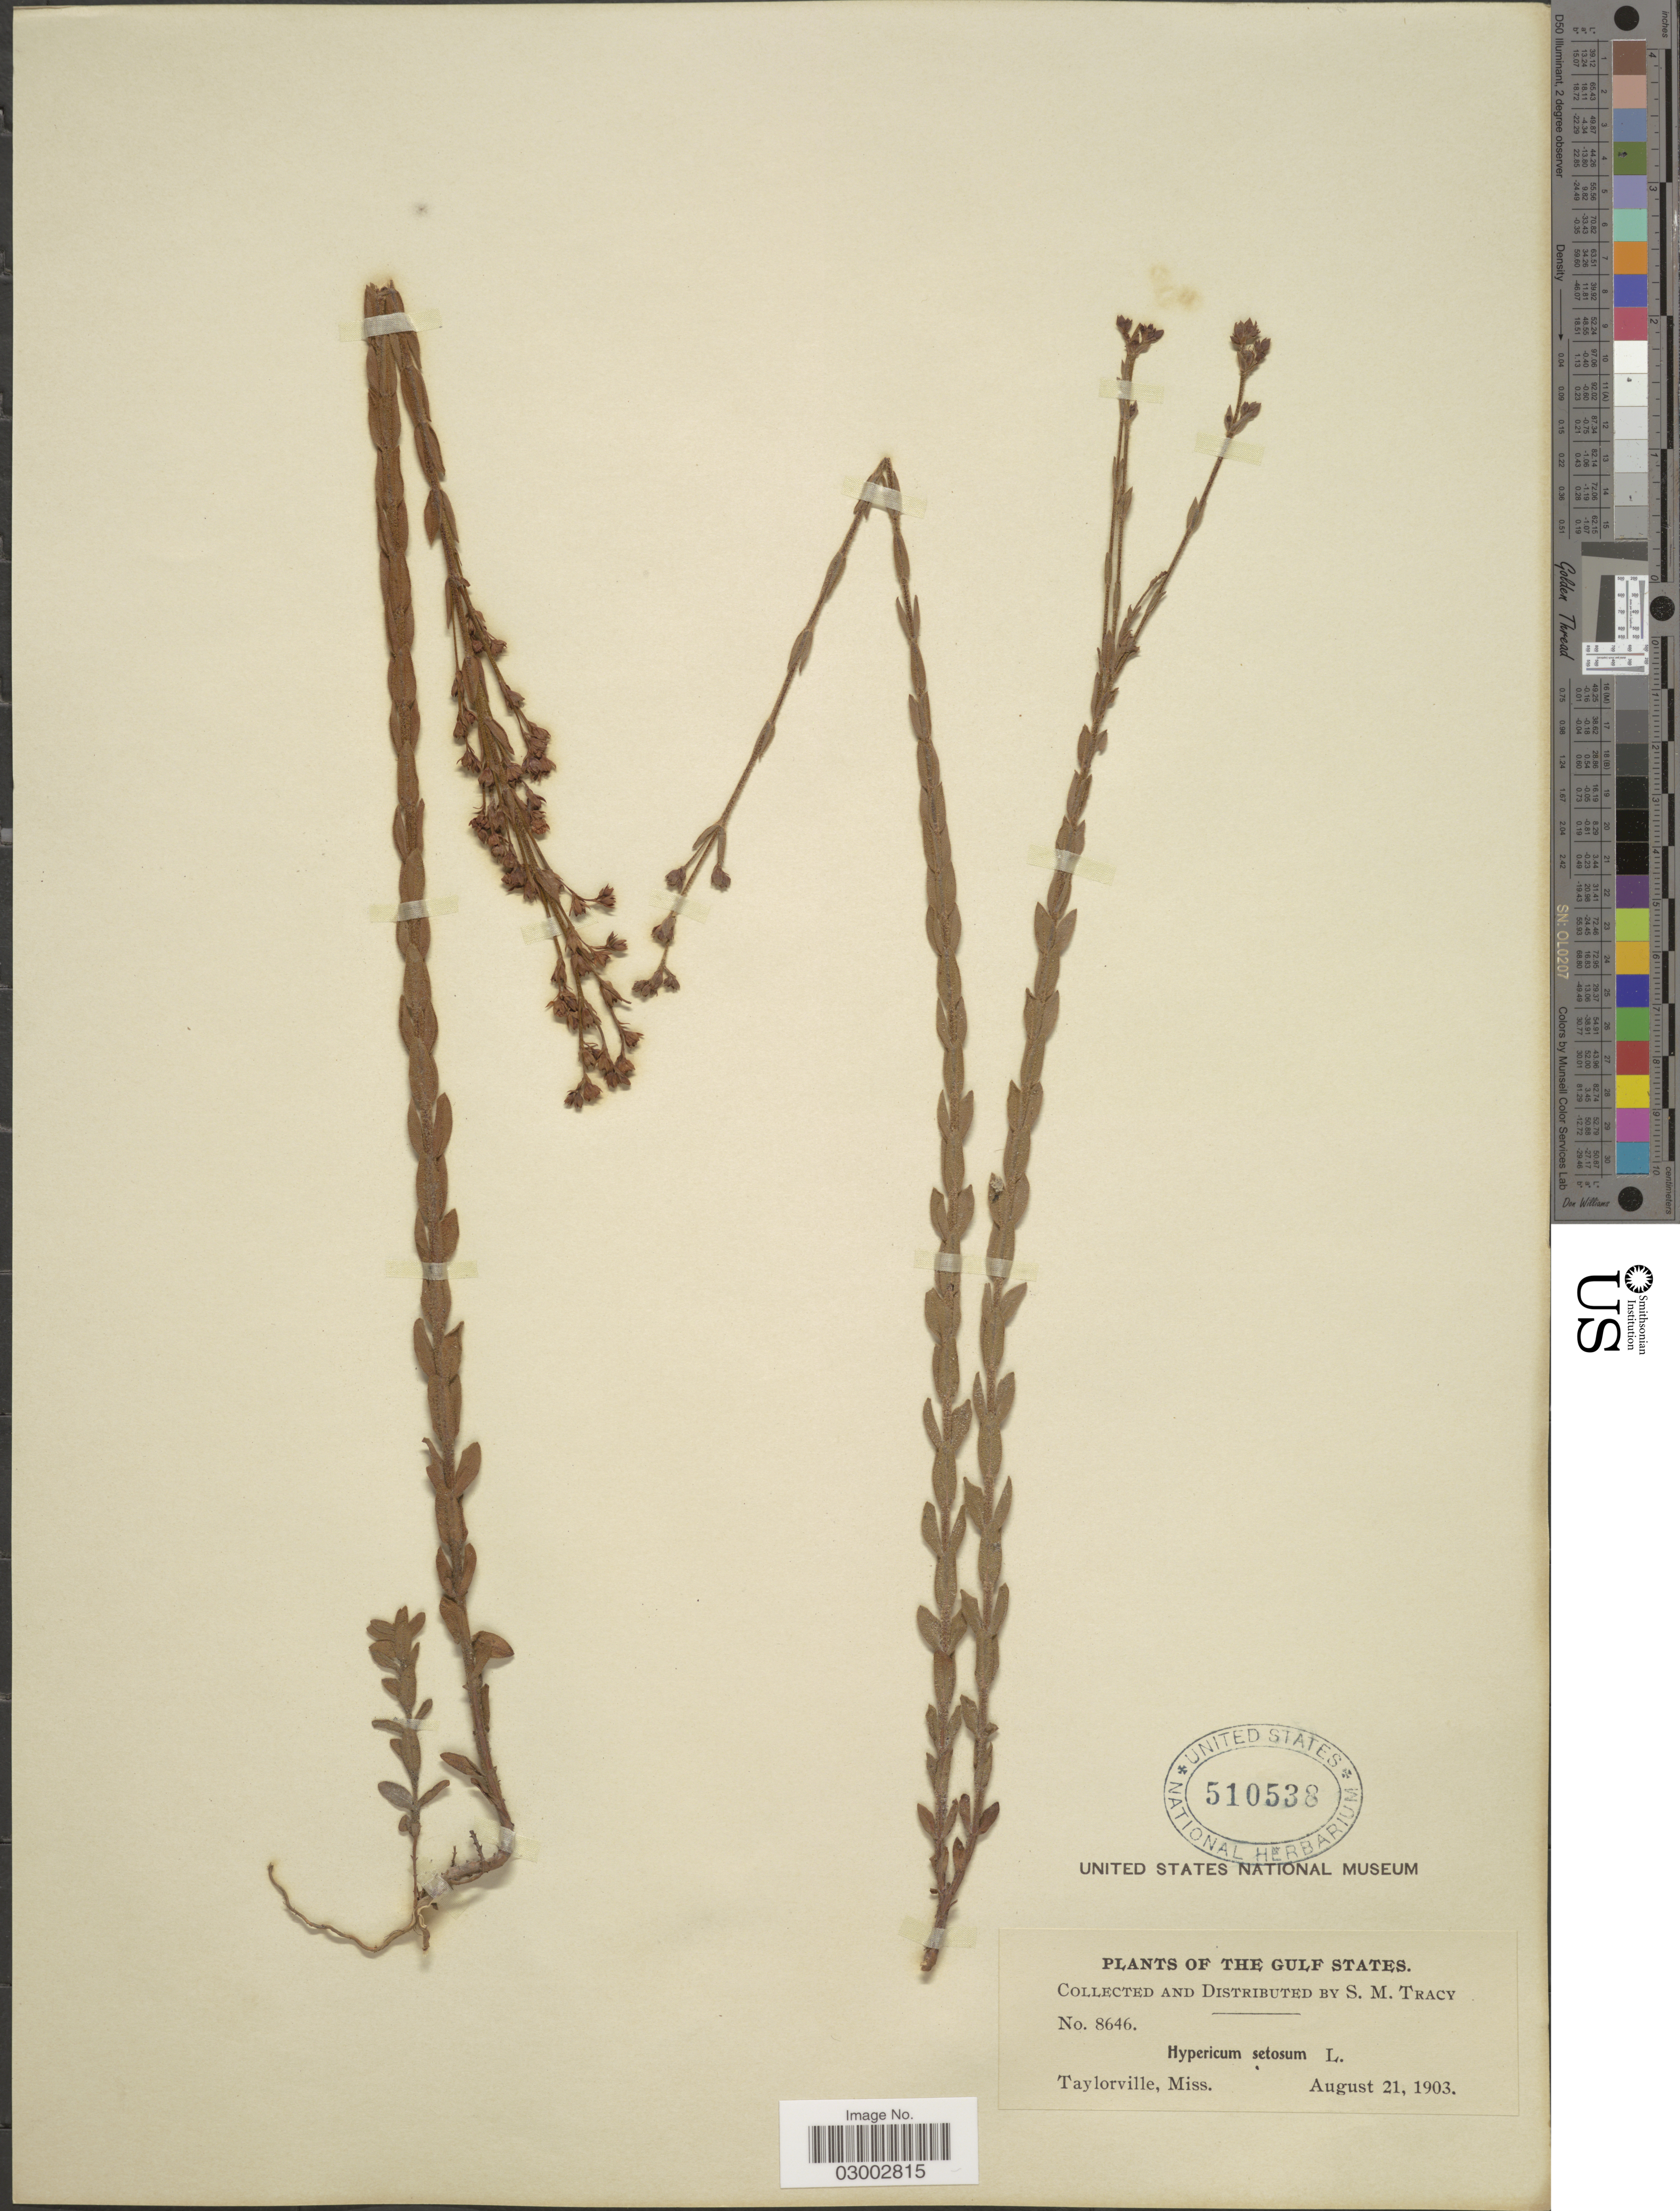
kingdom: Plantae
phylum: Tracheophyta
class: Magnoliopsida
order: Malpighiales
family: Hypericaceae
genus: Hypericum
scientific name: Hypericum setosum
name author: L.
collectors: S. M. Tracy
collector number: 8646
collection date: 1903-08-21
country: United States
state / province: Mississippi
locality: The Gulf States. Taylorville.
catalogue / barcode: US 510538